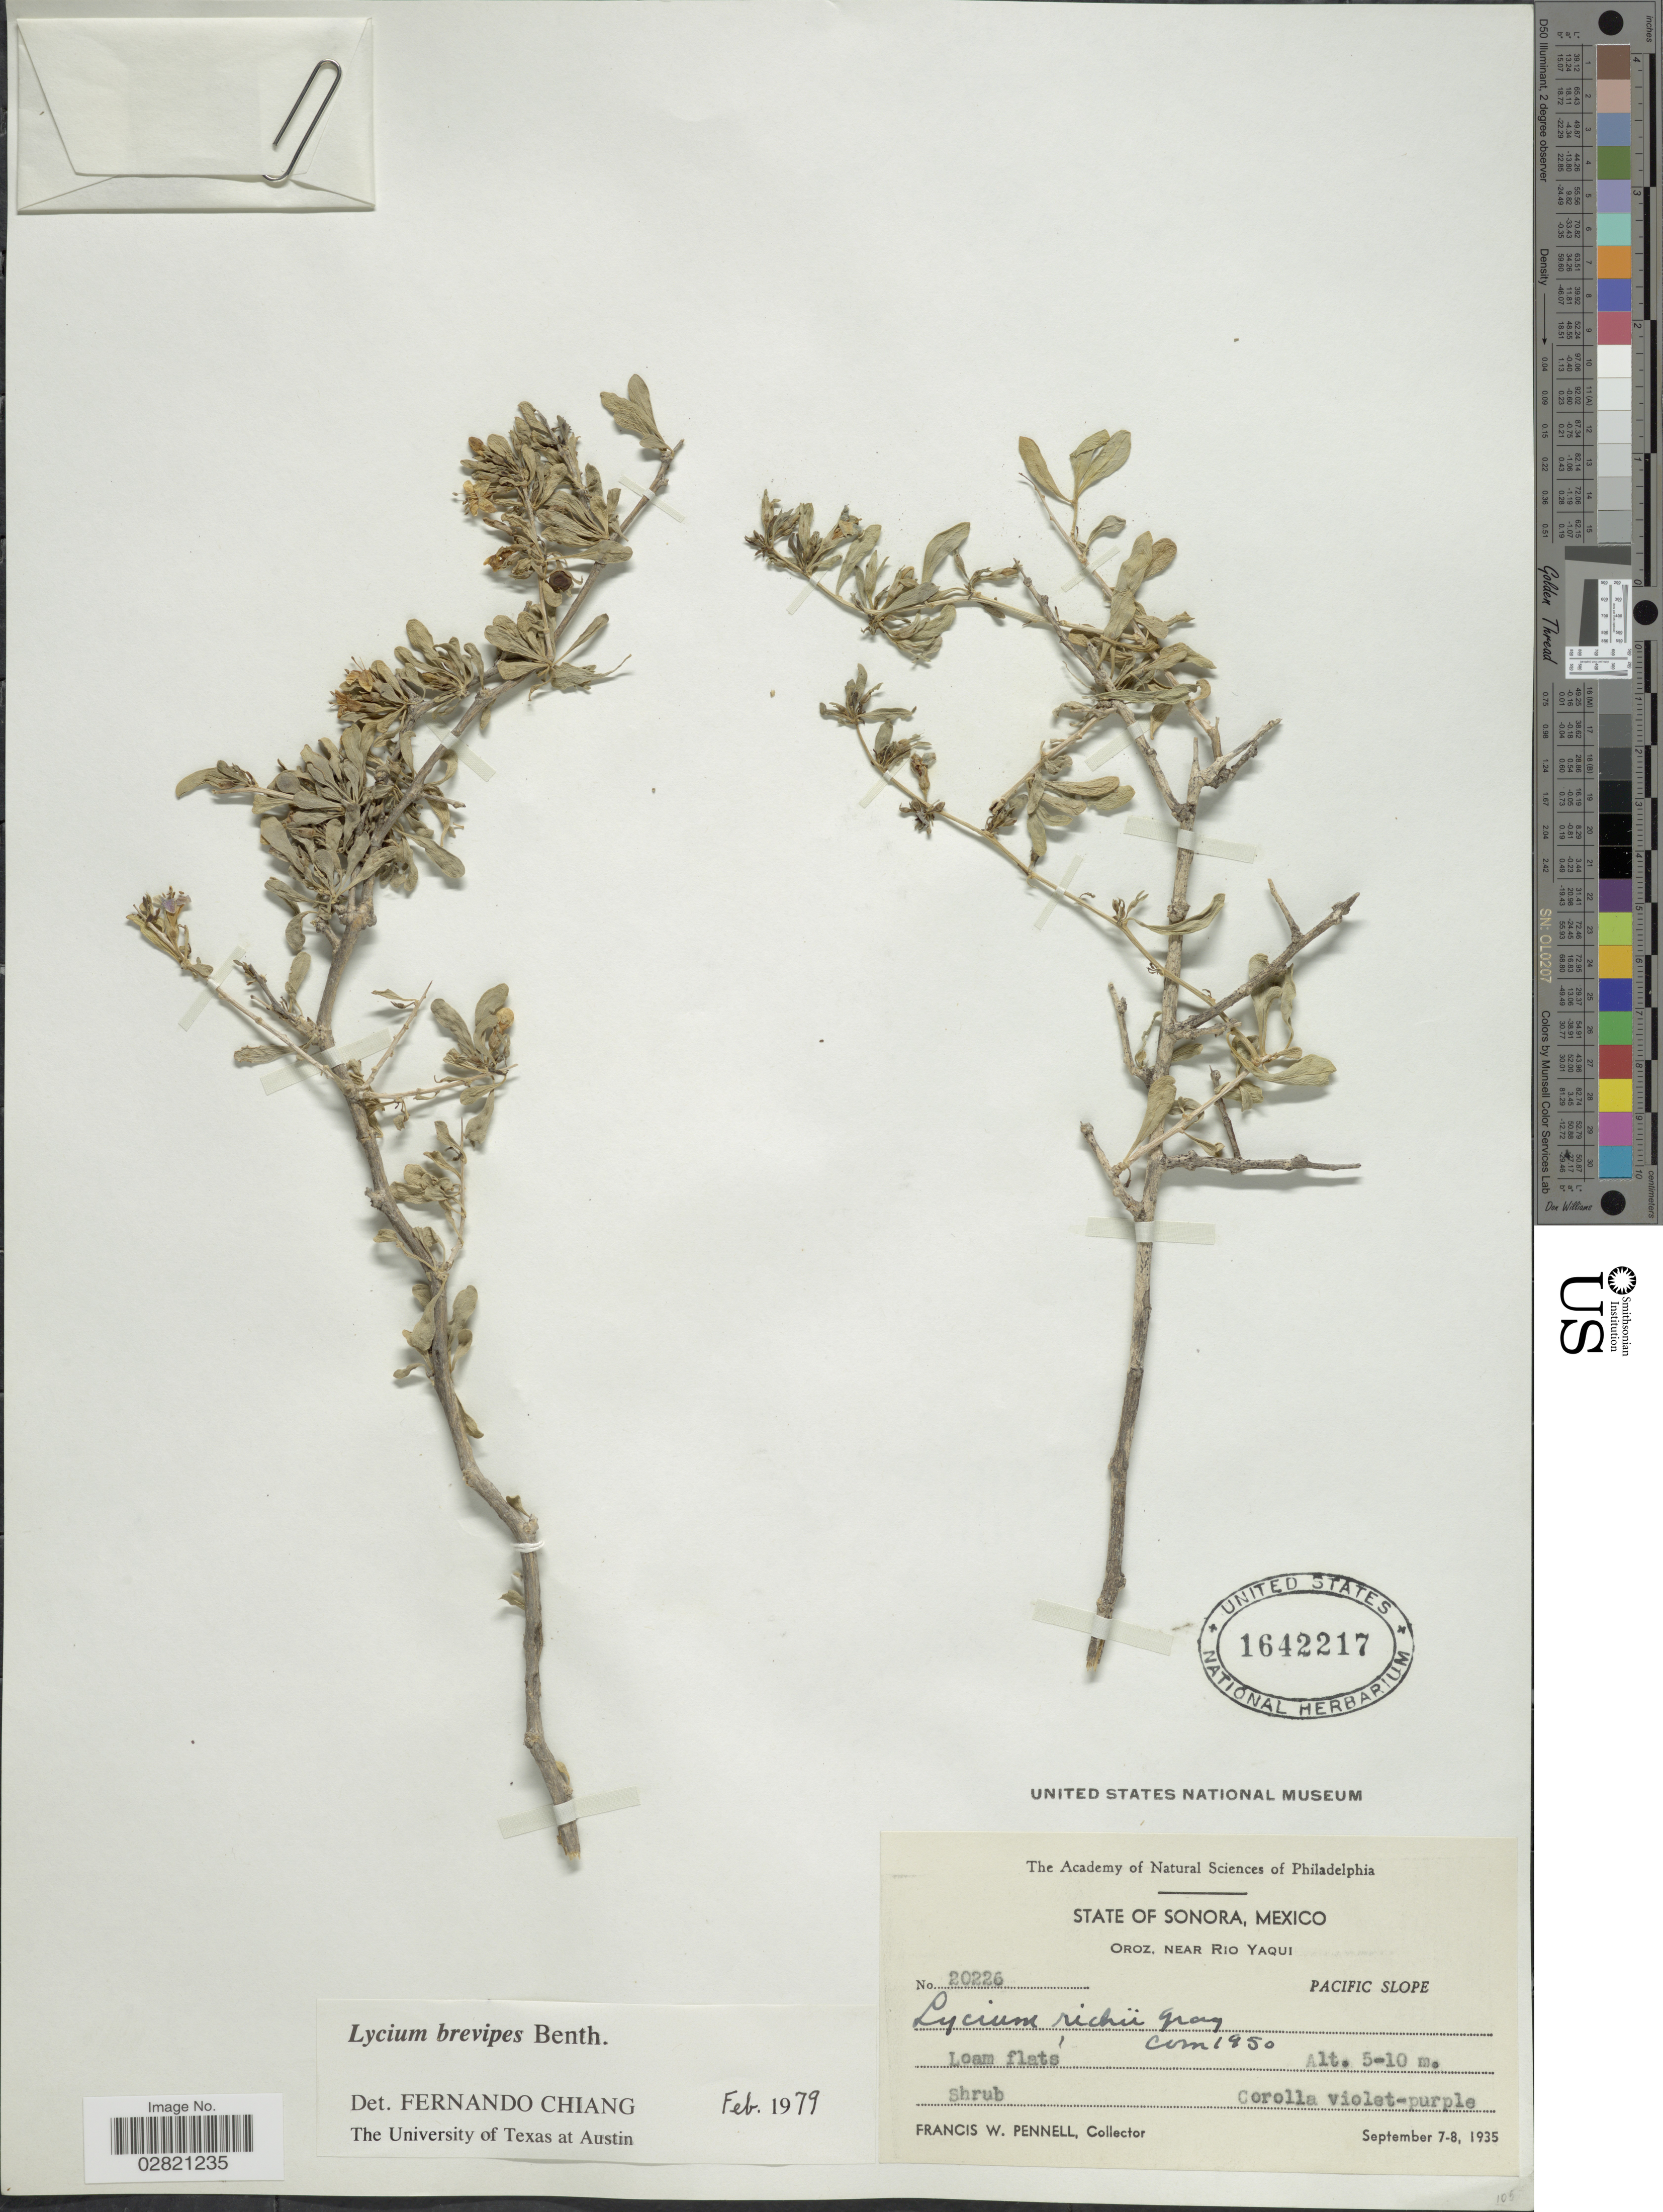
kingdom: Plantae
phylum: Tracheophyta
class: Magnoliopsida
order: Solanales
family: Solanaceae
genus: Lycium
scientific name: Lycium brevipes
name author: Benth.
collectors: F. W. Pennell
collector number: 20226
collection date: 1935-09-07/1935-09-08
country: Mexico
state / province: Sonora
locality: Oroz, near Rio Yaqui, Pacific Slope.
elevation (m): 5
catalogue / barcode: US 1642217